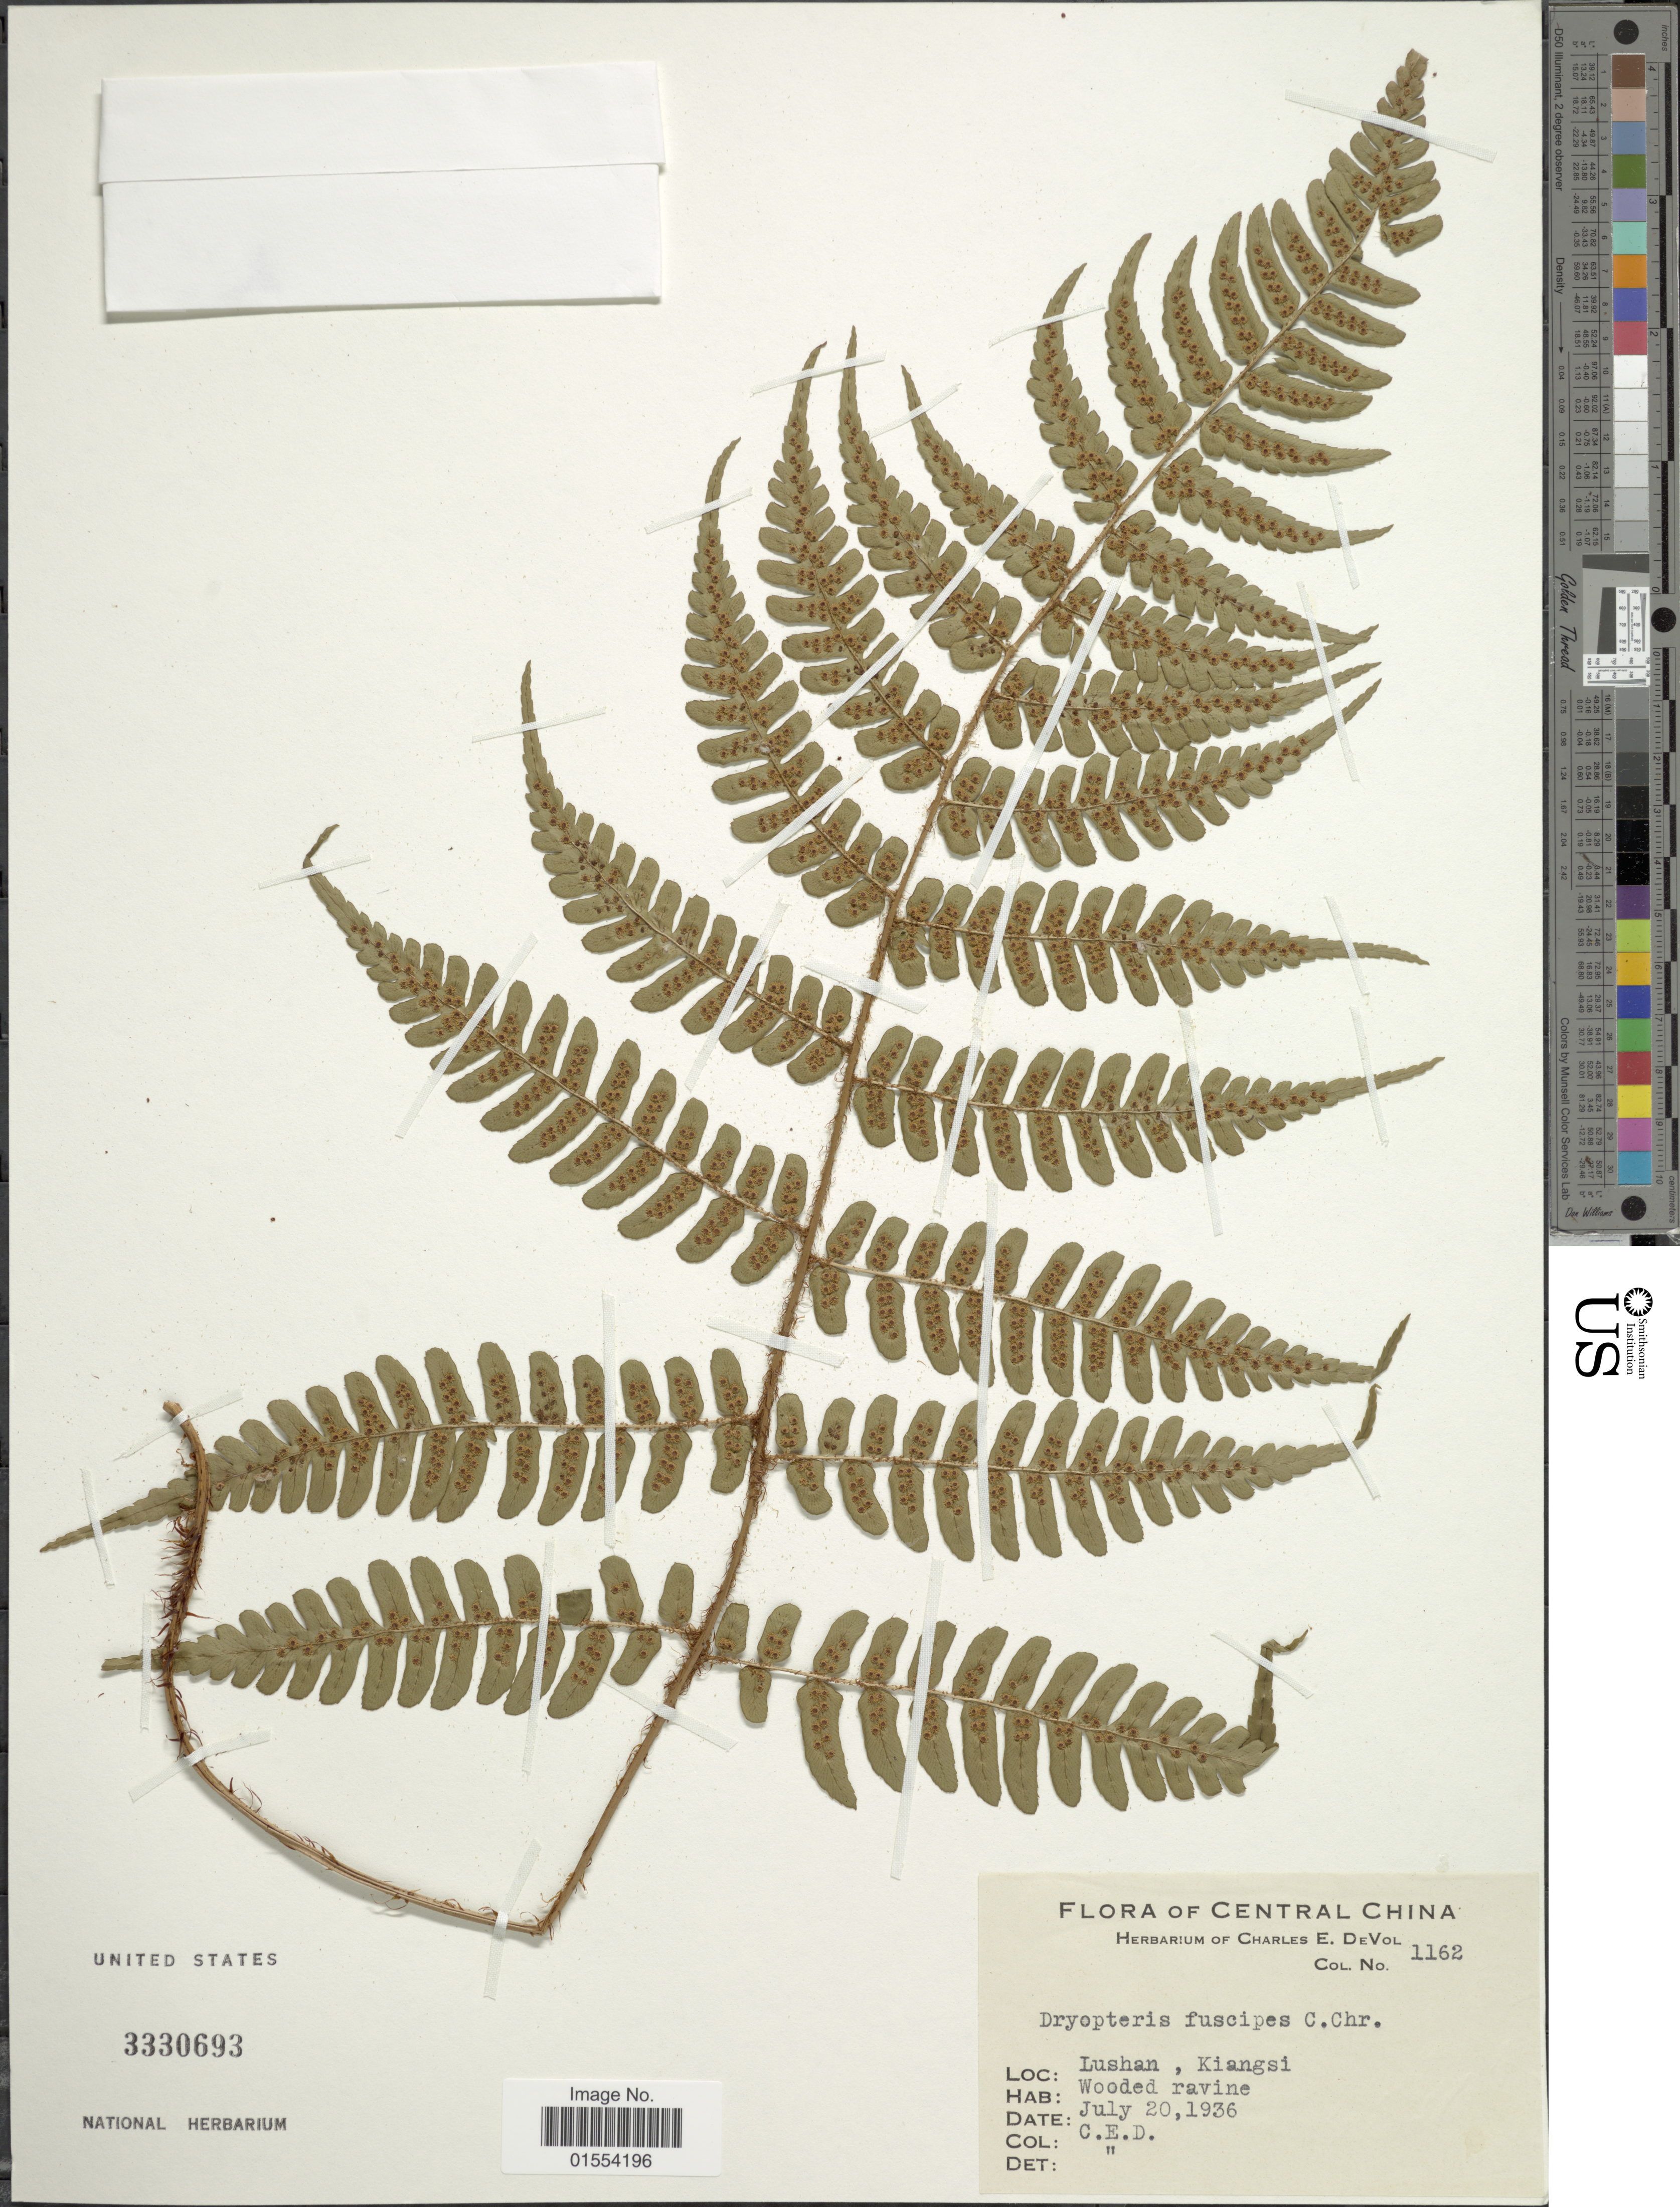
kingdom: Plantae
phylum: Tracheophyta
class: Polypodiopsida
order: Polypodiales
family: Dryopteridaceae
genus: Dryopteris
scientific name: Dryopteris fuscipes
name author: C. Chr.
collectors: C. E. De Vol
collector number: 1162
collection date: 1936-07-20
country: China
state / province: Jiangxi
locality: Central China. Lushan, Kiangsi.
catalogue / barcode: US 3330693